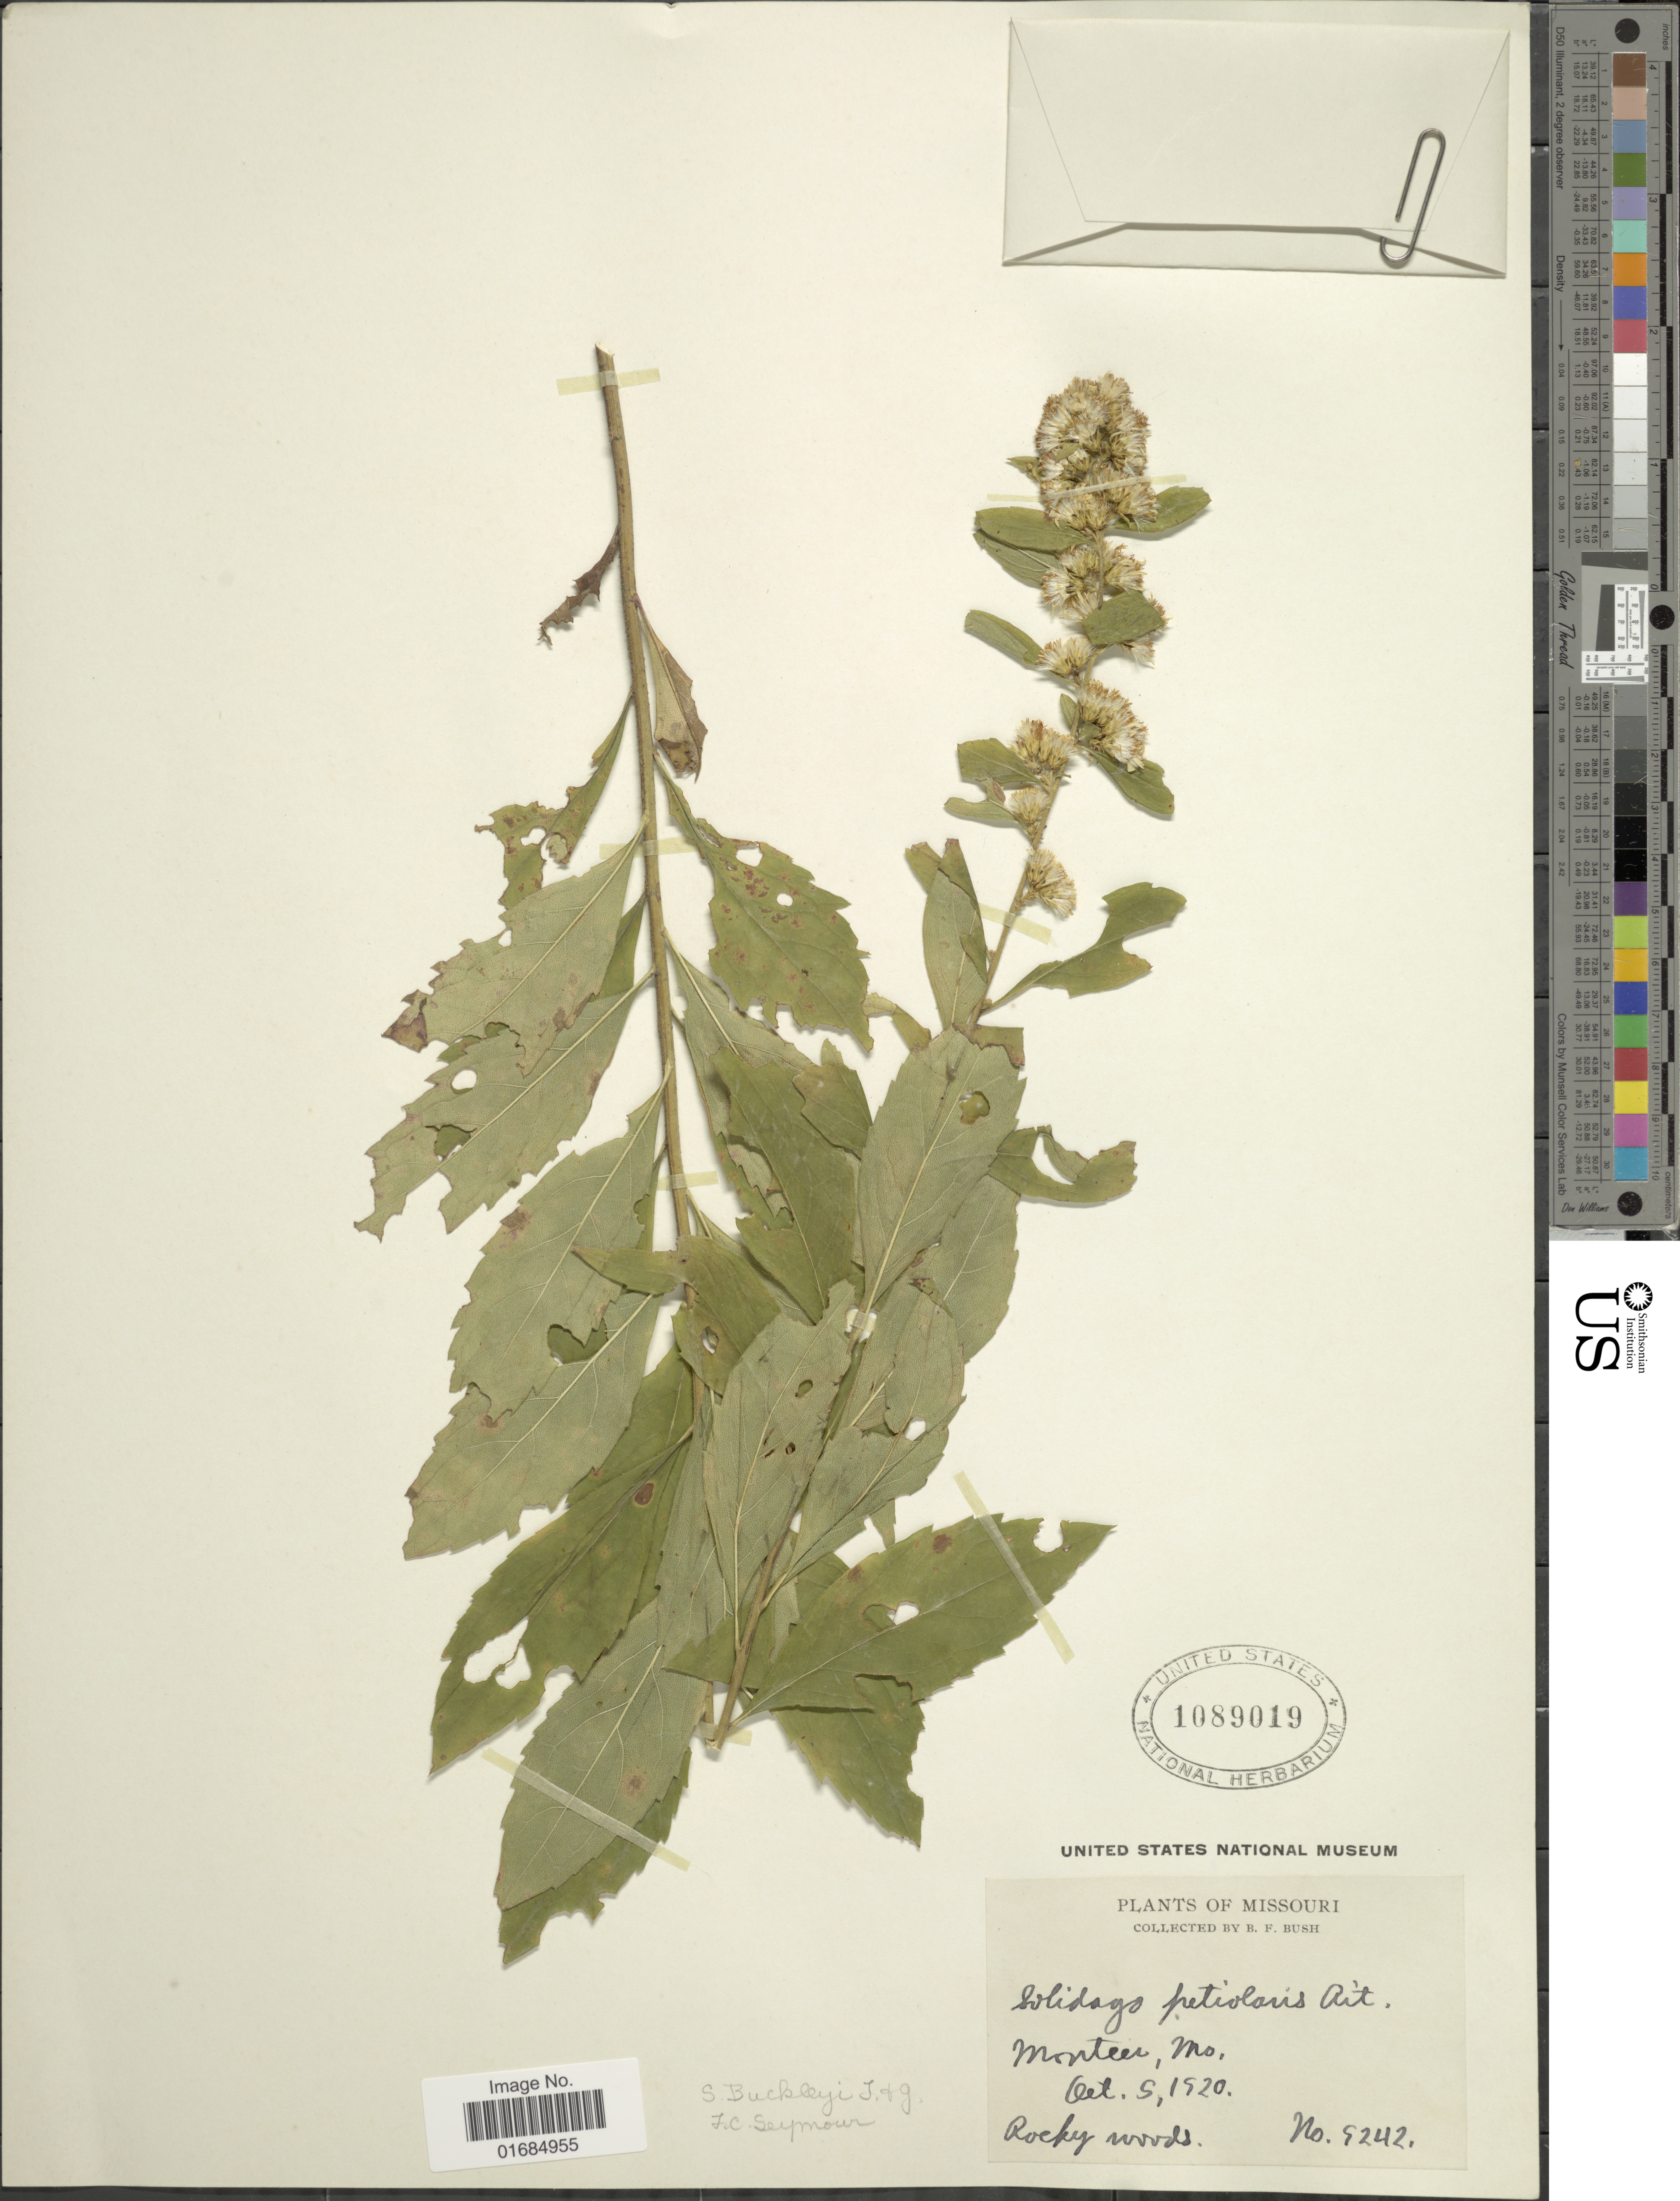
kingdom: Plantae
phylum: Tracheophyta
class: Magnoliopsida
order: Asterales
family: Asteraceae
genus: Solidago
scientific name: Solidago buckleyi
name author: Torr. & A. Gray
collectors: B. F. Bush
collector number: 9242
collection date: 1920-10-05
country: United States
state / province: Missouri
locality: Monteer, Rocky woods.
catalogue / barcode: US 1089019